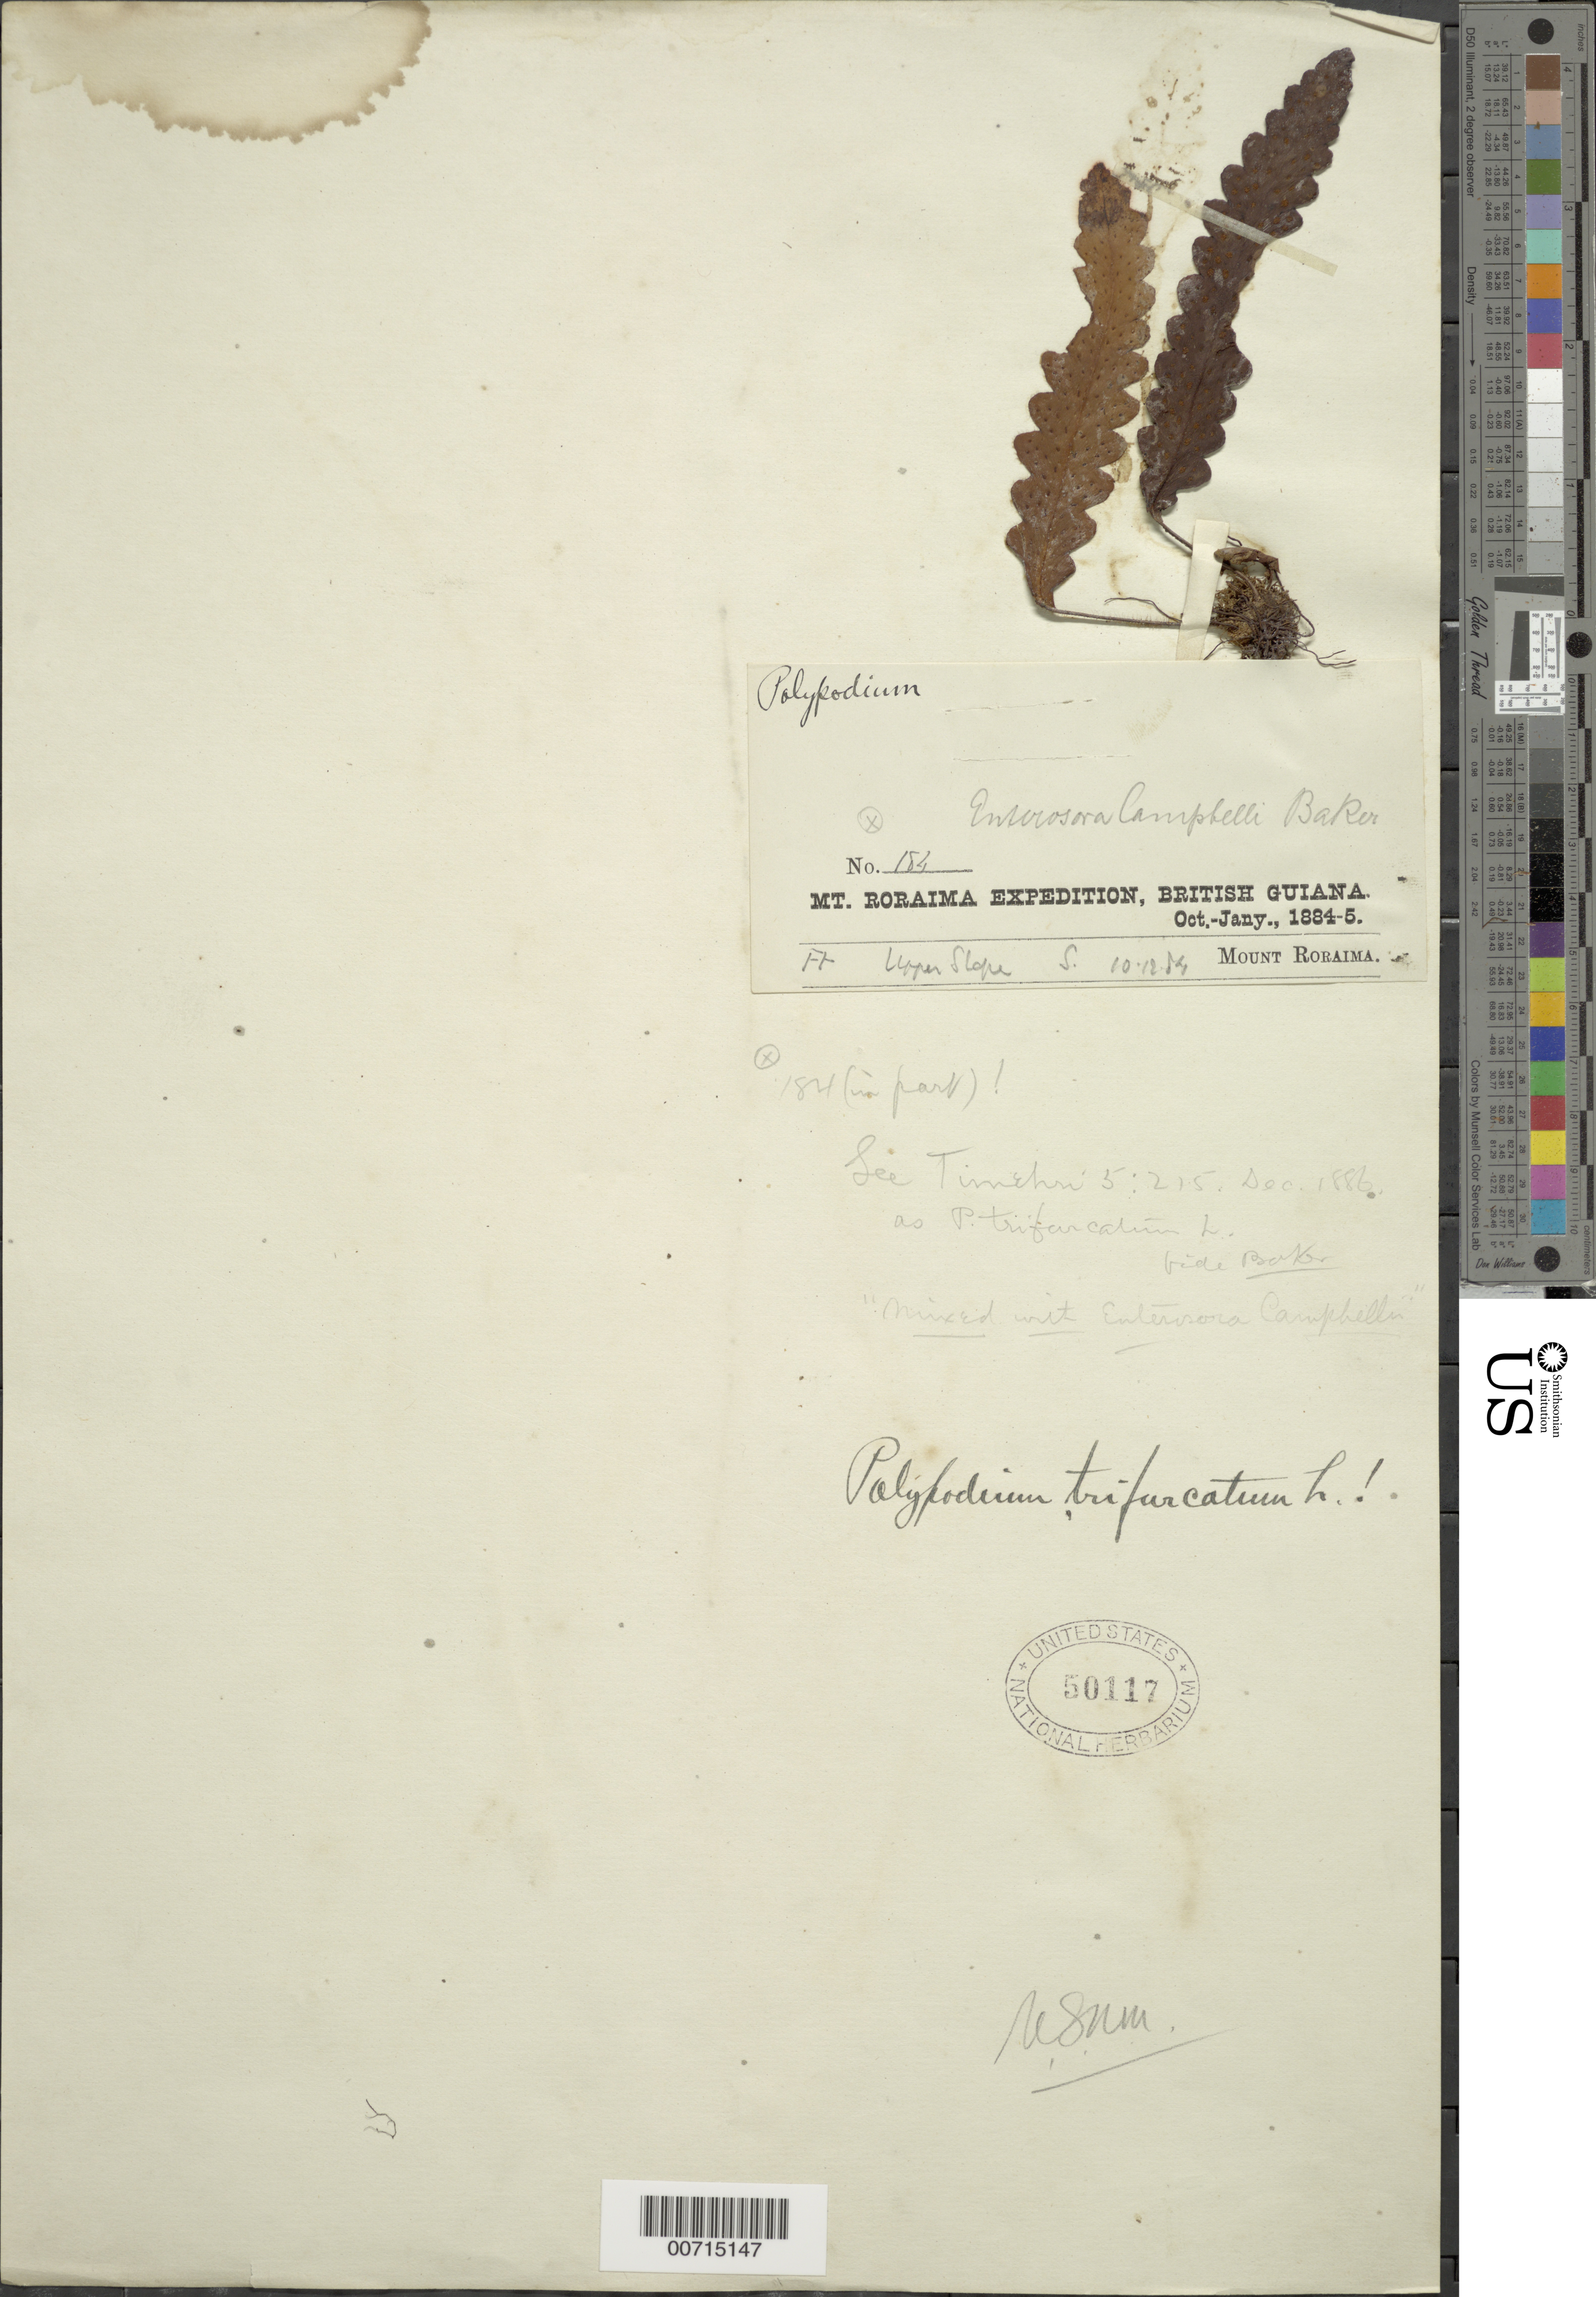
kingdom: Plantae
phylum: Tracheophyta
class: Polypodiopsida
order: Polypodiales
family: Polypodiaceae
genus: Enterosora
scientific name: Enterosora trifurcata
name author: (L.) L.E. Bishop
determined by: Boudrie, M.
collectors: E. F. im Thurn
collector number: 184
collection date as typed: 10 December 1884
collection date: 1884-12-10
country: Guyana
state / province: Cuyuni-Mazaruni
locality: Mt. Roraima, upper slope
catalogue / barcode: US 50117